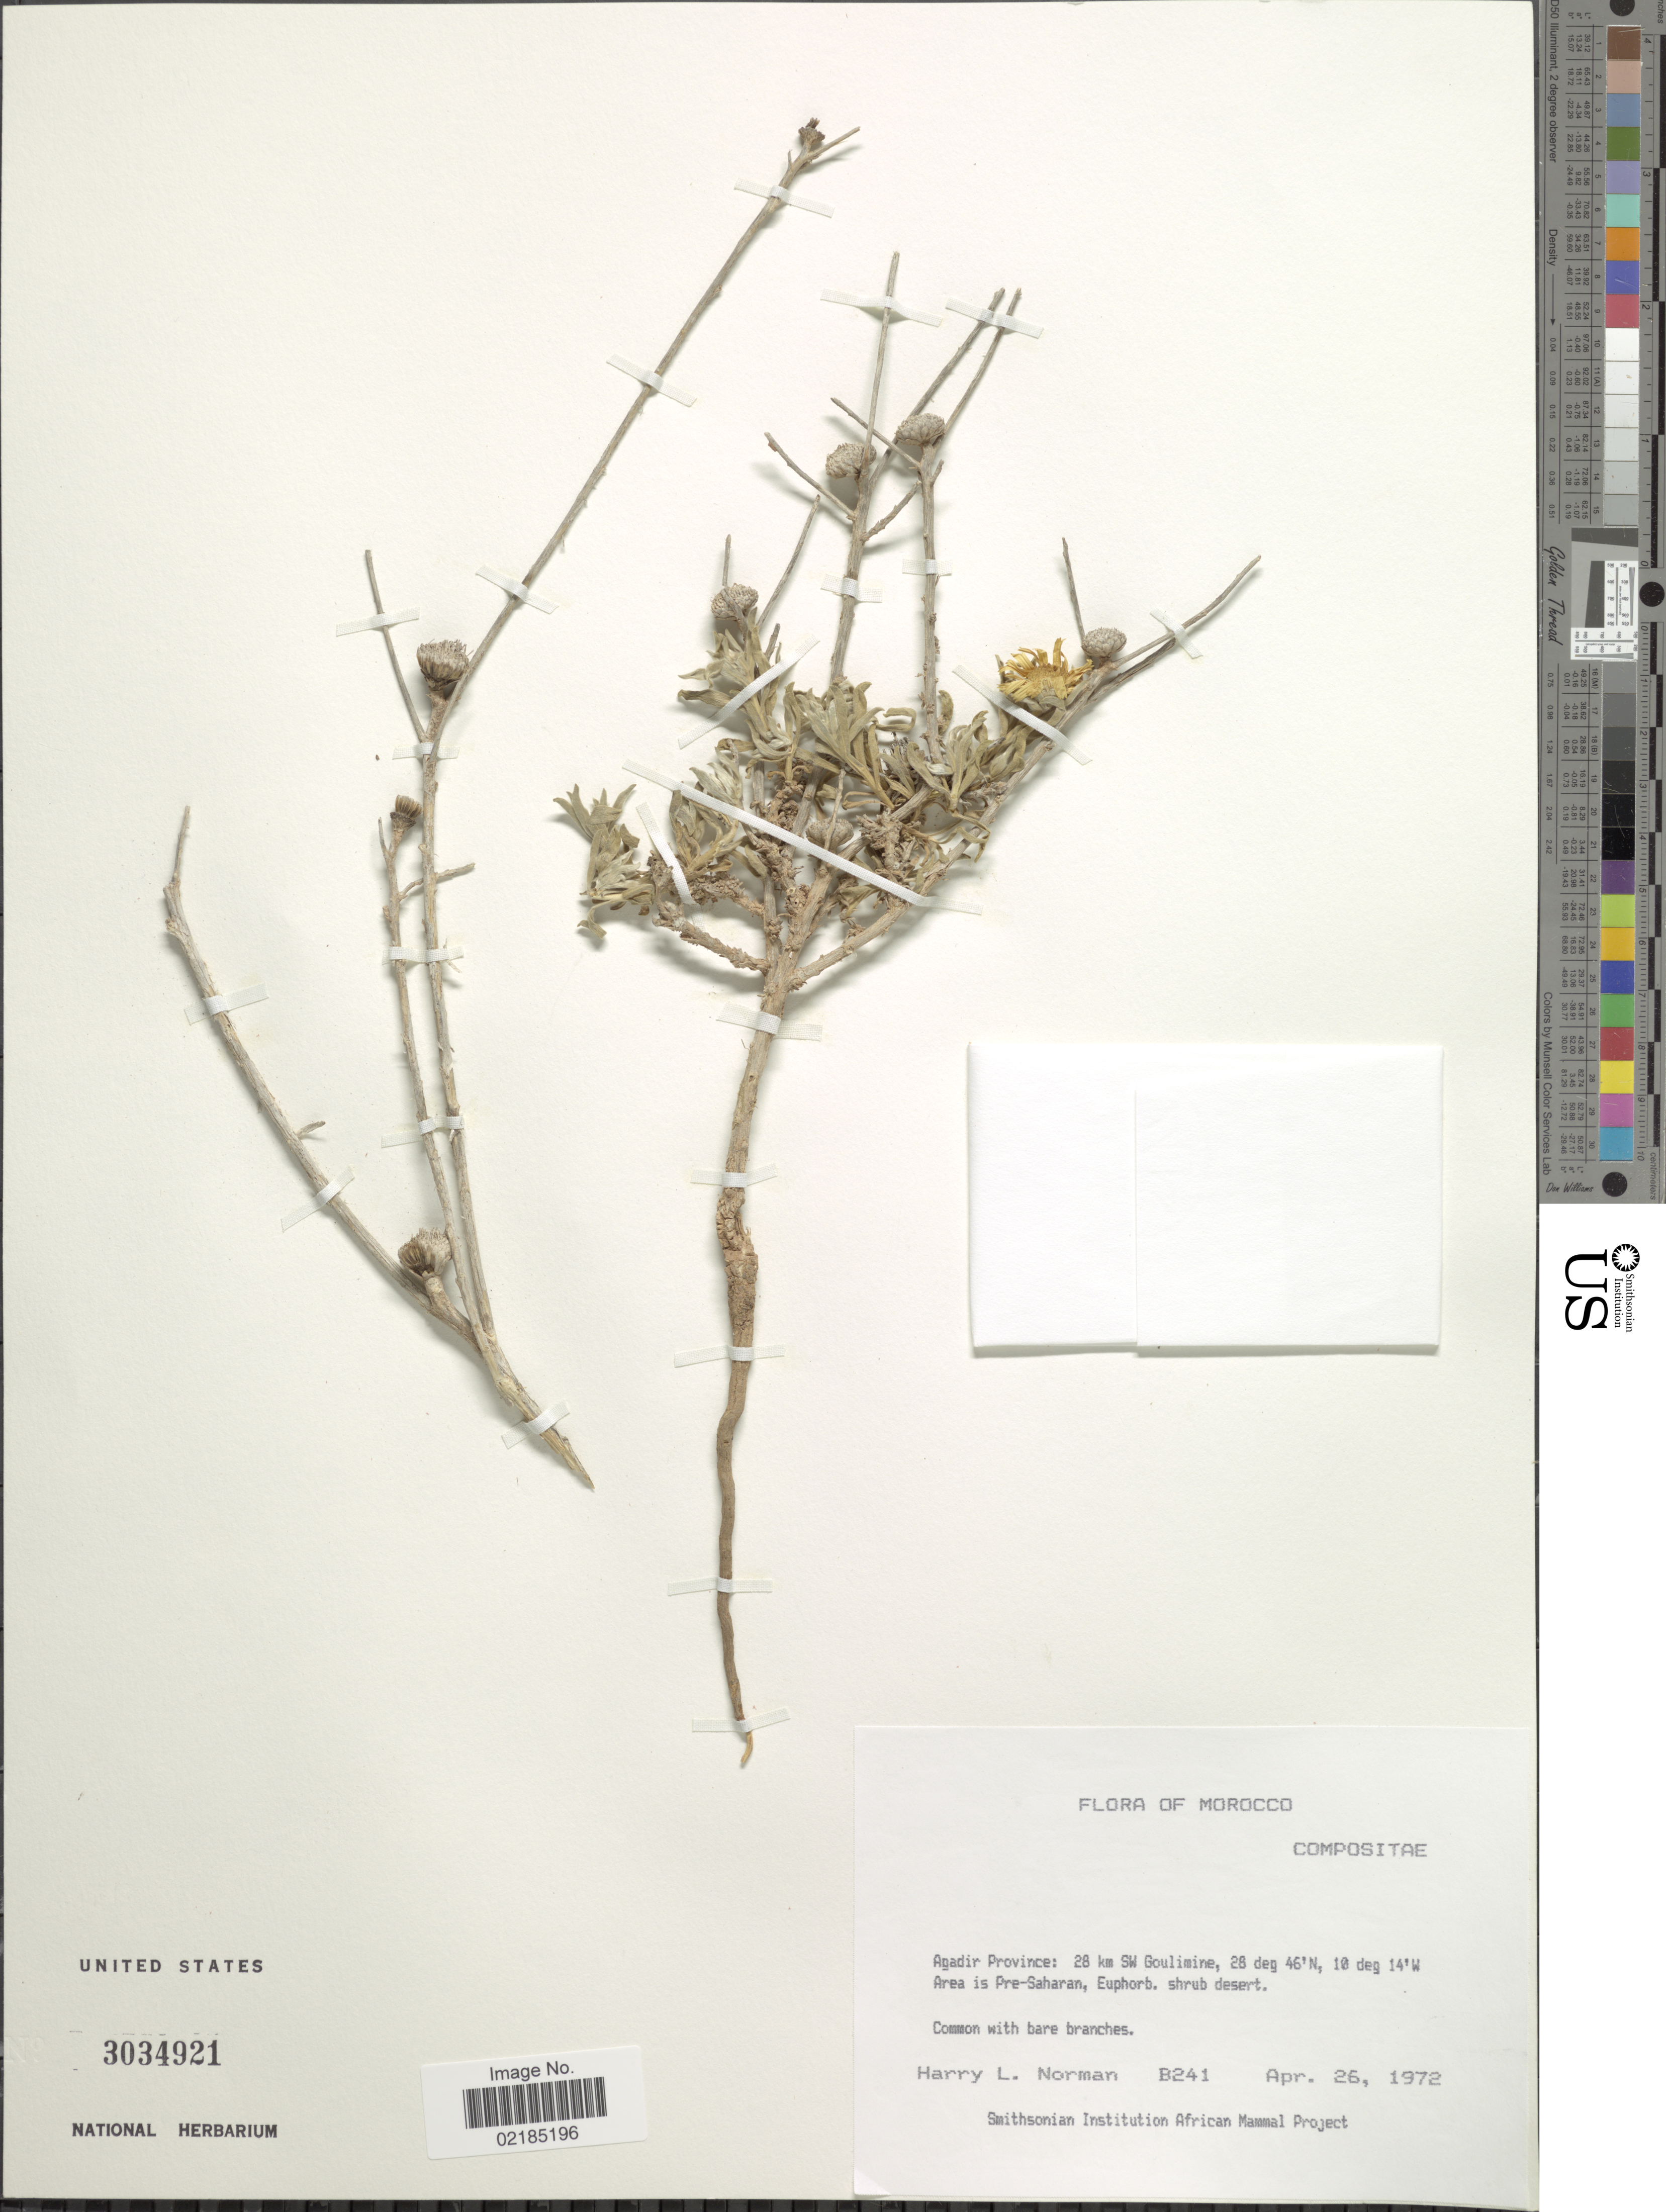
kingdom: Plantae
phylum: Tracheophyta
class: Magnoliopsida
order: Asterales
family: Asteraceae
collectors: Norman, H.L.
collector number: B241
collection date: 1972-04-26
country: Morocco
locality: Agadir Province: 28 km SW Goulimine, Area is Pre-Saharan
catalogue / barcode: US 3034921